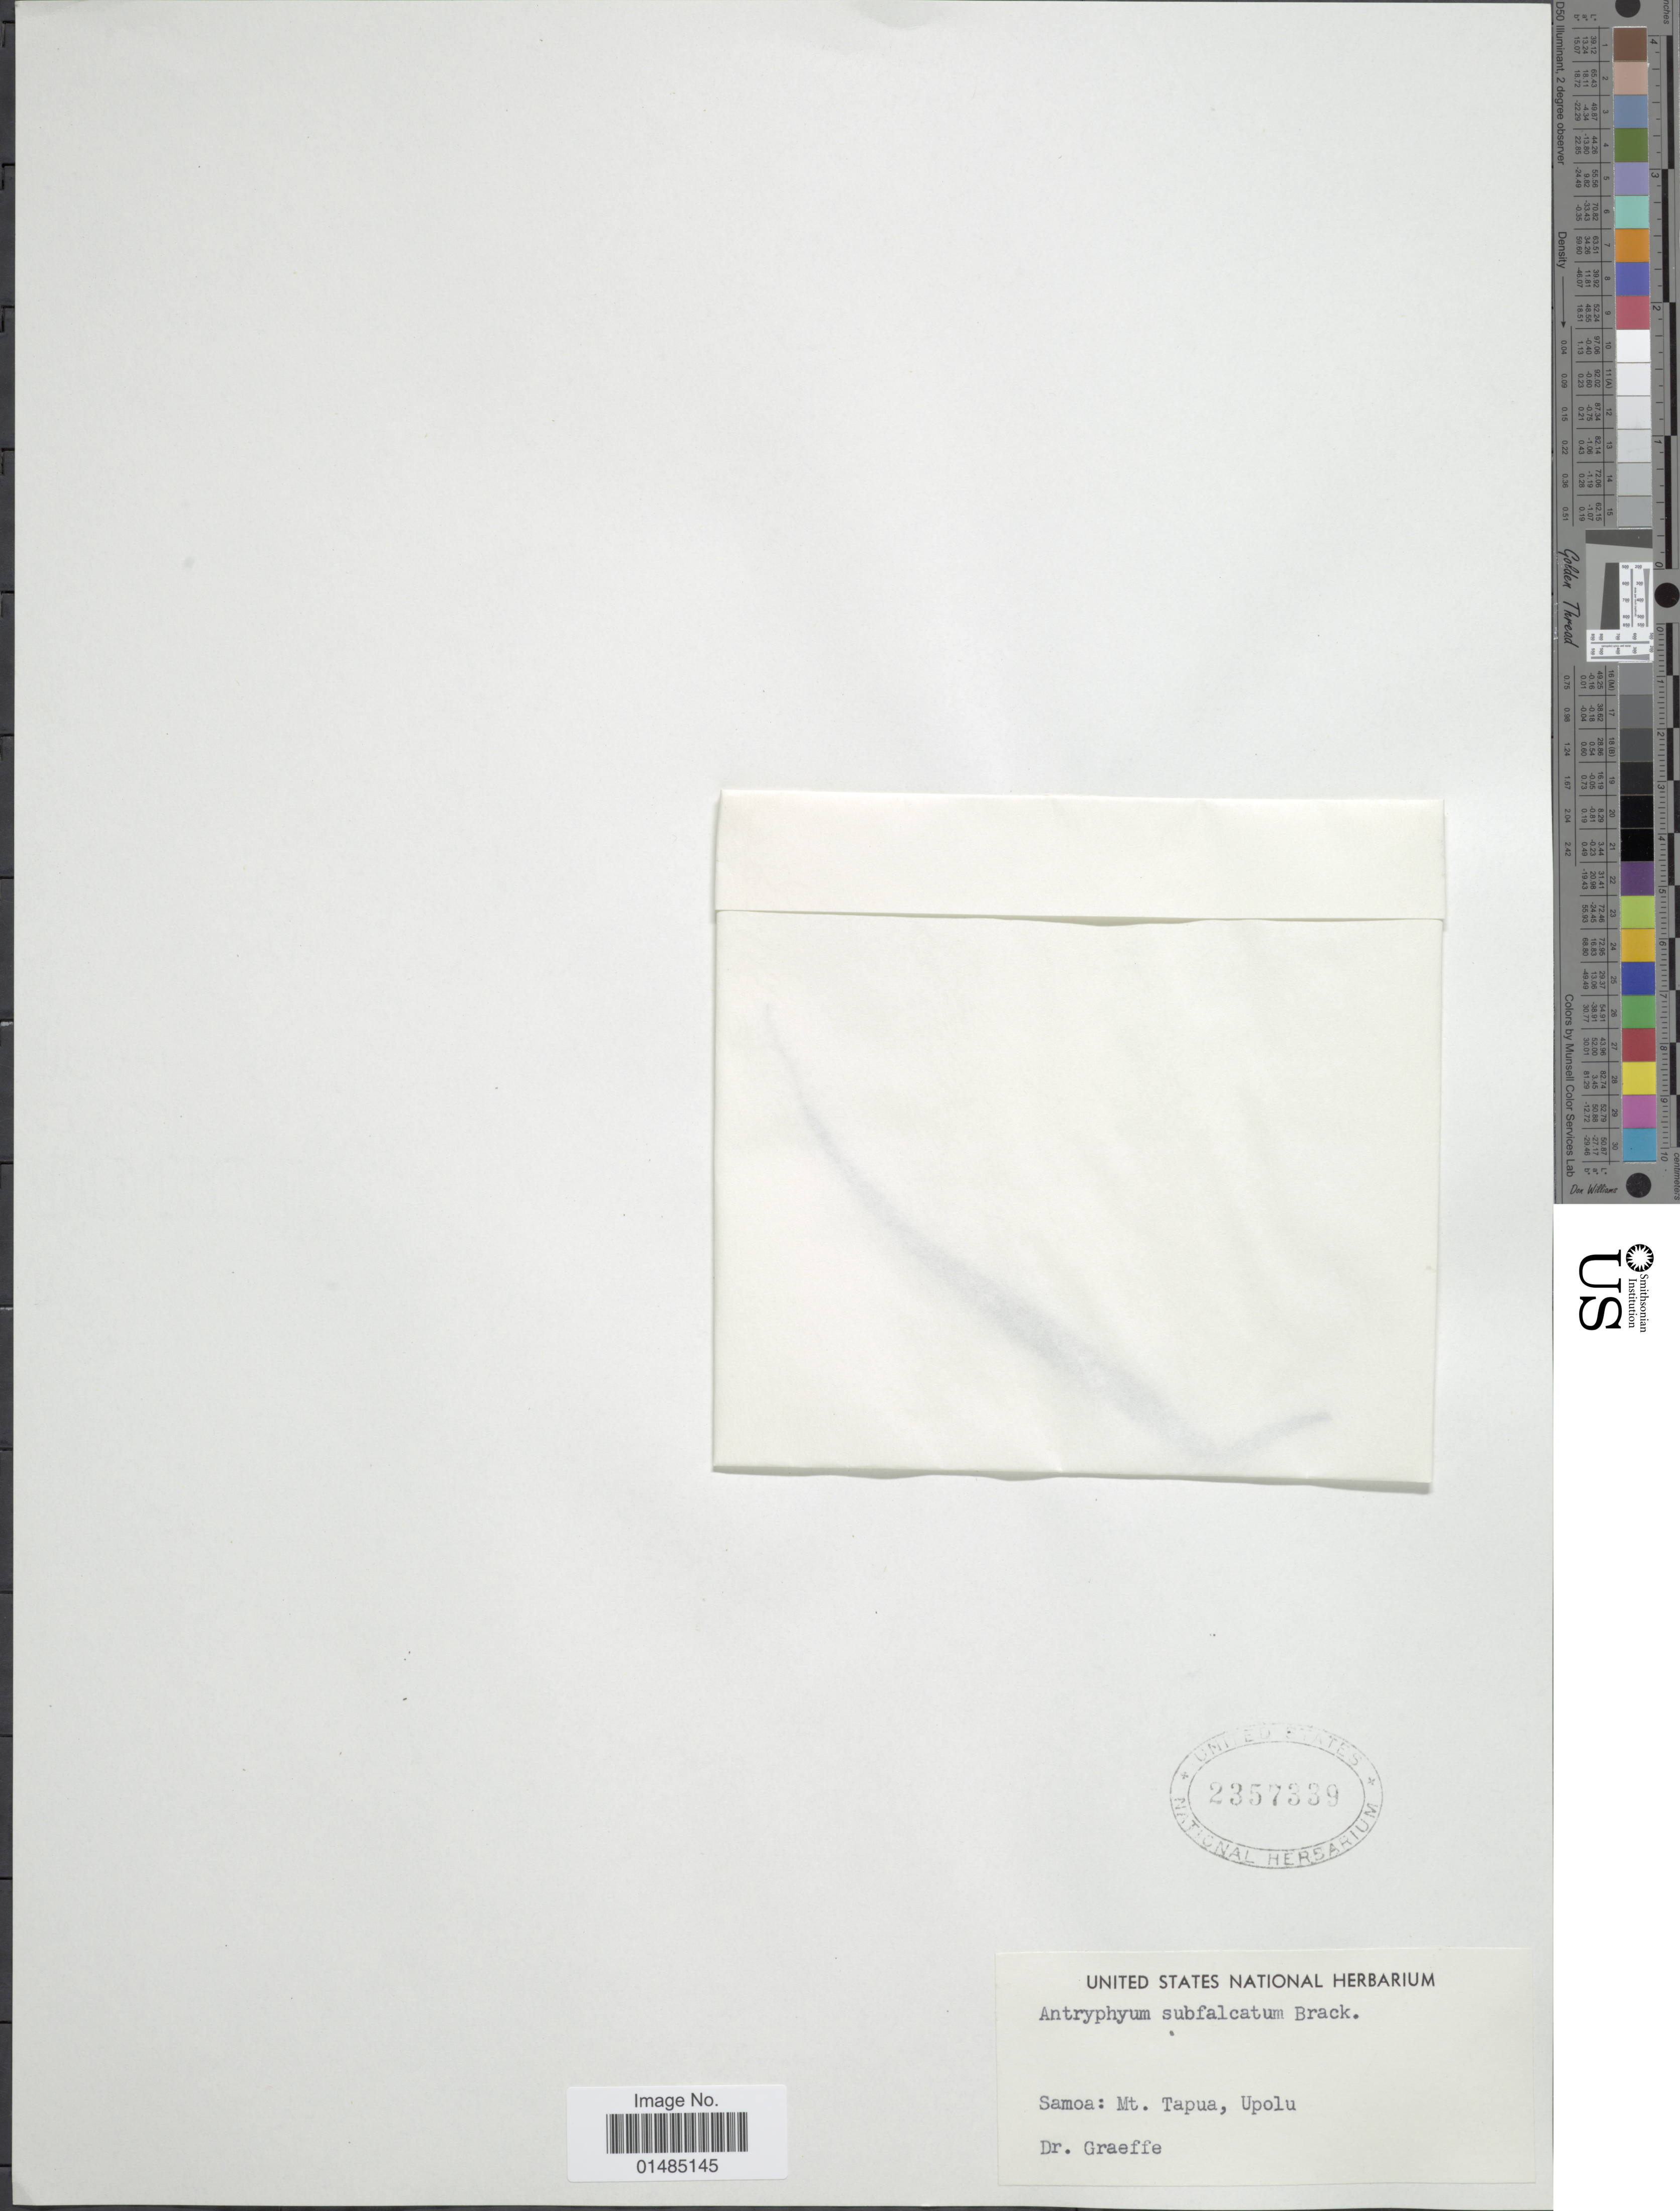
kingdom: Plantae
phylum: Tracheophyta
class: Polypodiopsida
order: Polypodiales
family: Pteridaceae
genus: Antrophyum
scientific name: Antrophyum subfalcatum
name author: Brack. in Wilkes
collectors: Graeffe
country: Samoa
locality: Samoa: Mt. Tapua, Upolu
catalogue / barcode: US 2357339